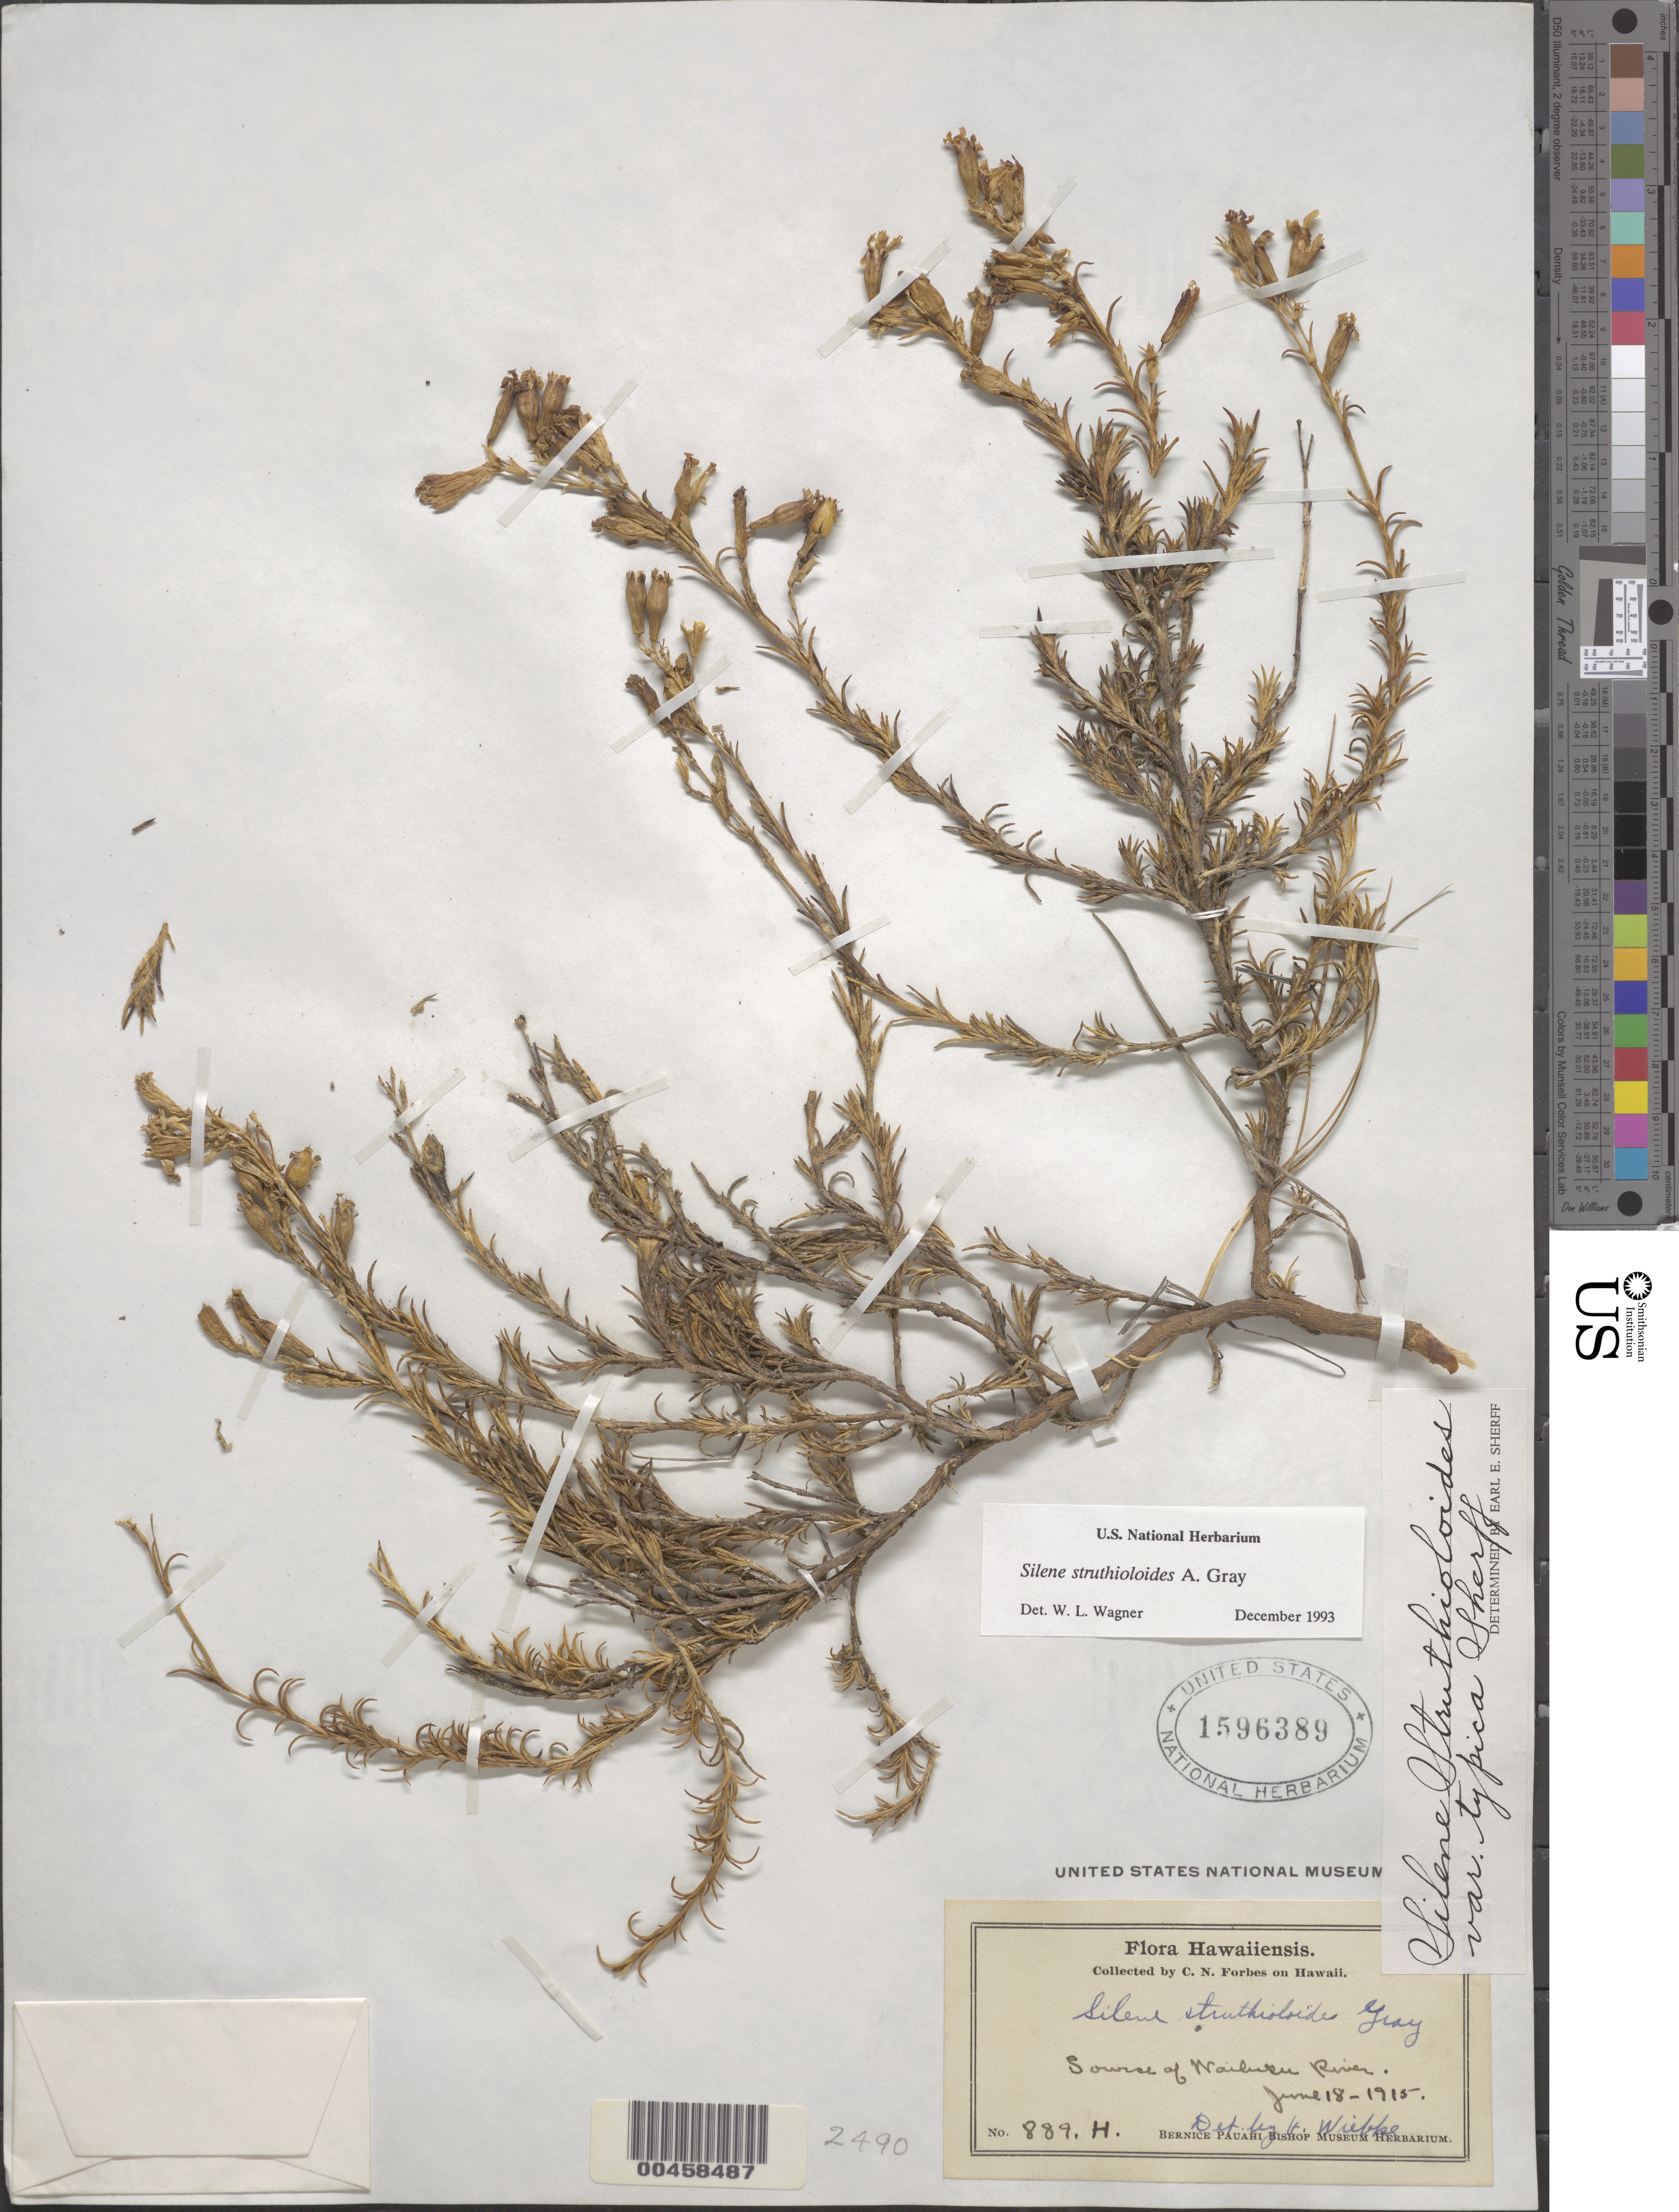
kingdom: Plantae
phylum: Tracheophyta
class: Magnoliopsida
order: Caryophyllales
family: Caryophyllaceae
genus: Silene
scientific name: Silene struthioloides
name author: A. Gray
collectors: C. N. Forbes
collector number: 889.H.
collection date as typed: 18 Jun 1915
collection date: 1915-06-18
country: United States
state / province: Hawaii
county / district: Hawaii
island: Hawaii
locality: Source of Wailuku River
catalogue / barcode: US 1596389